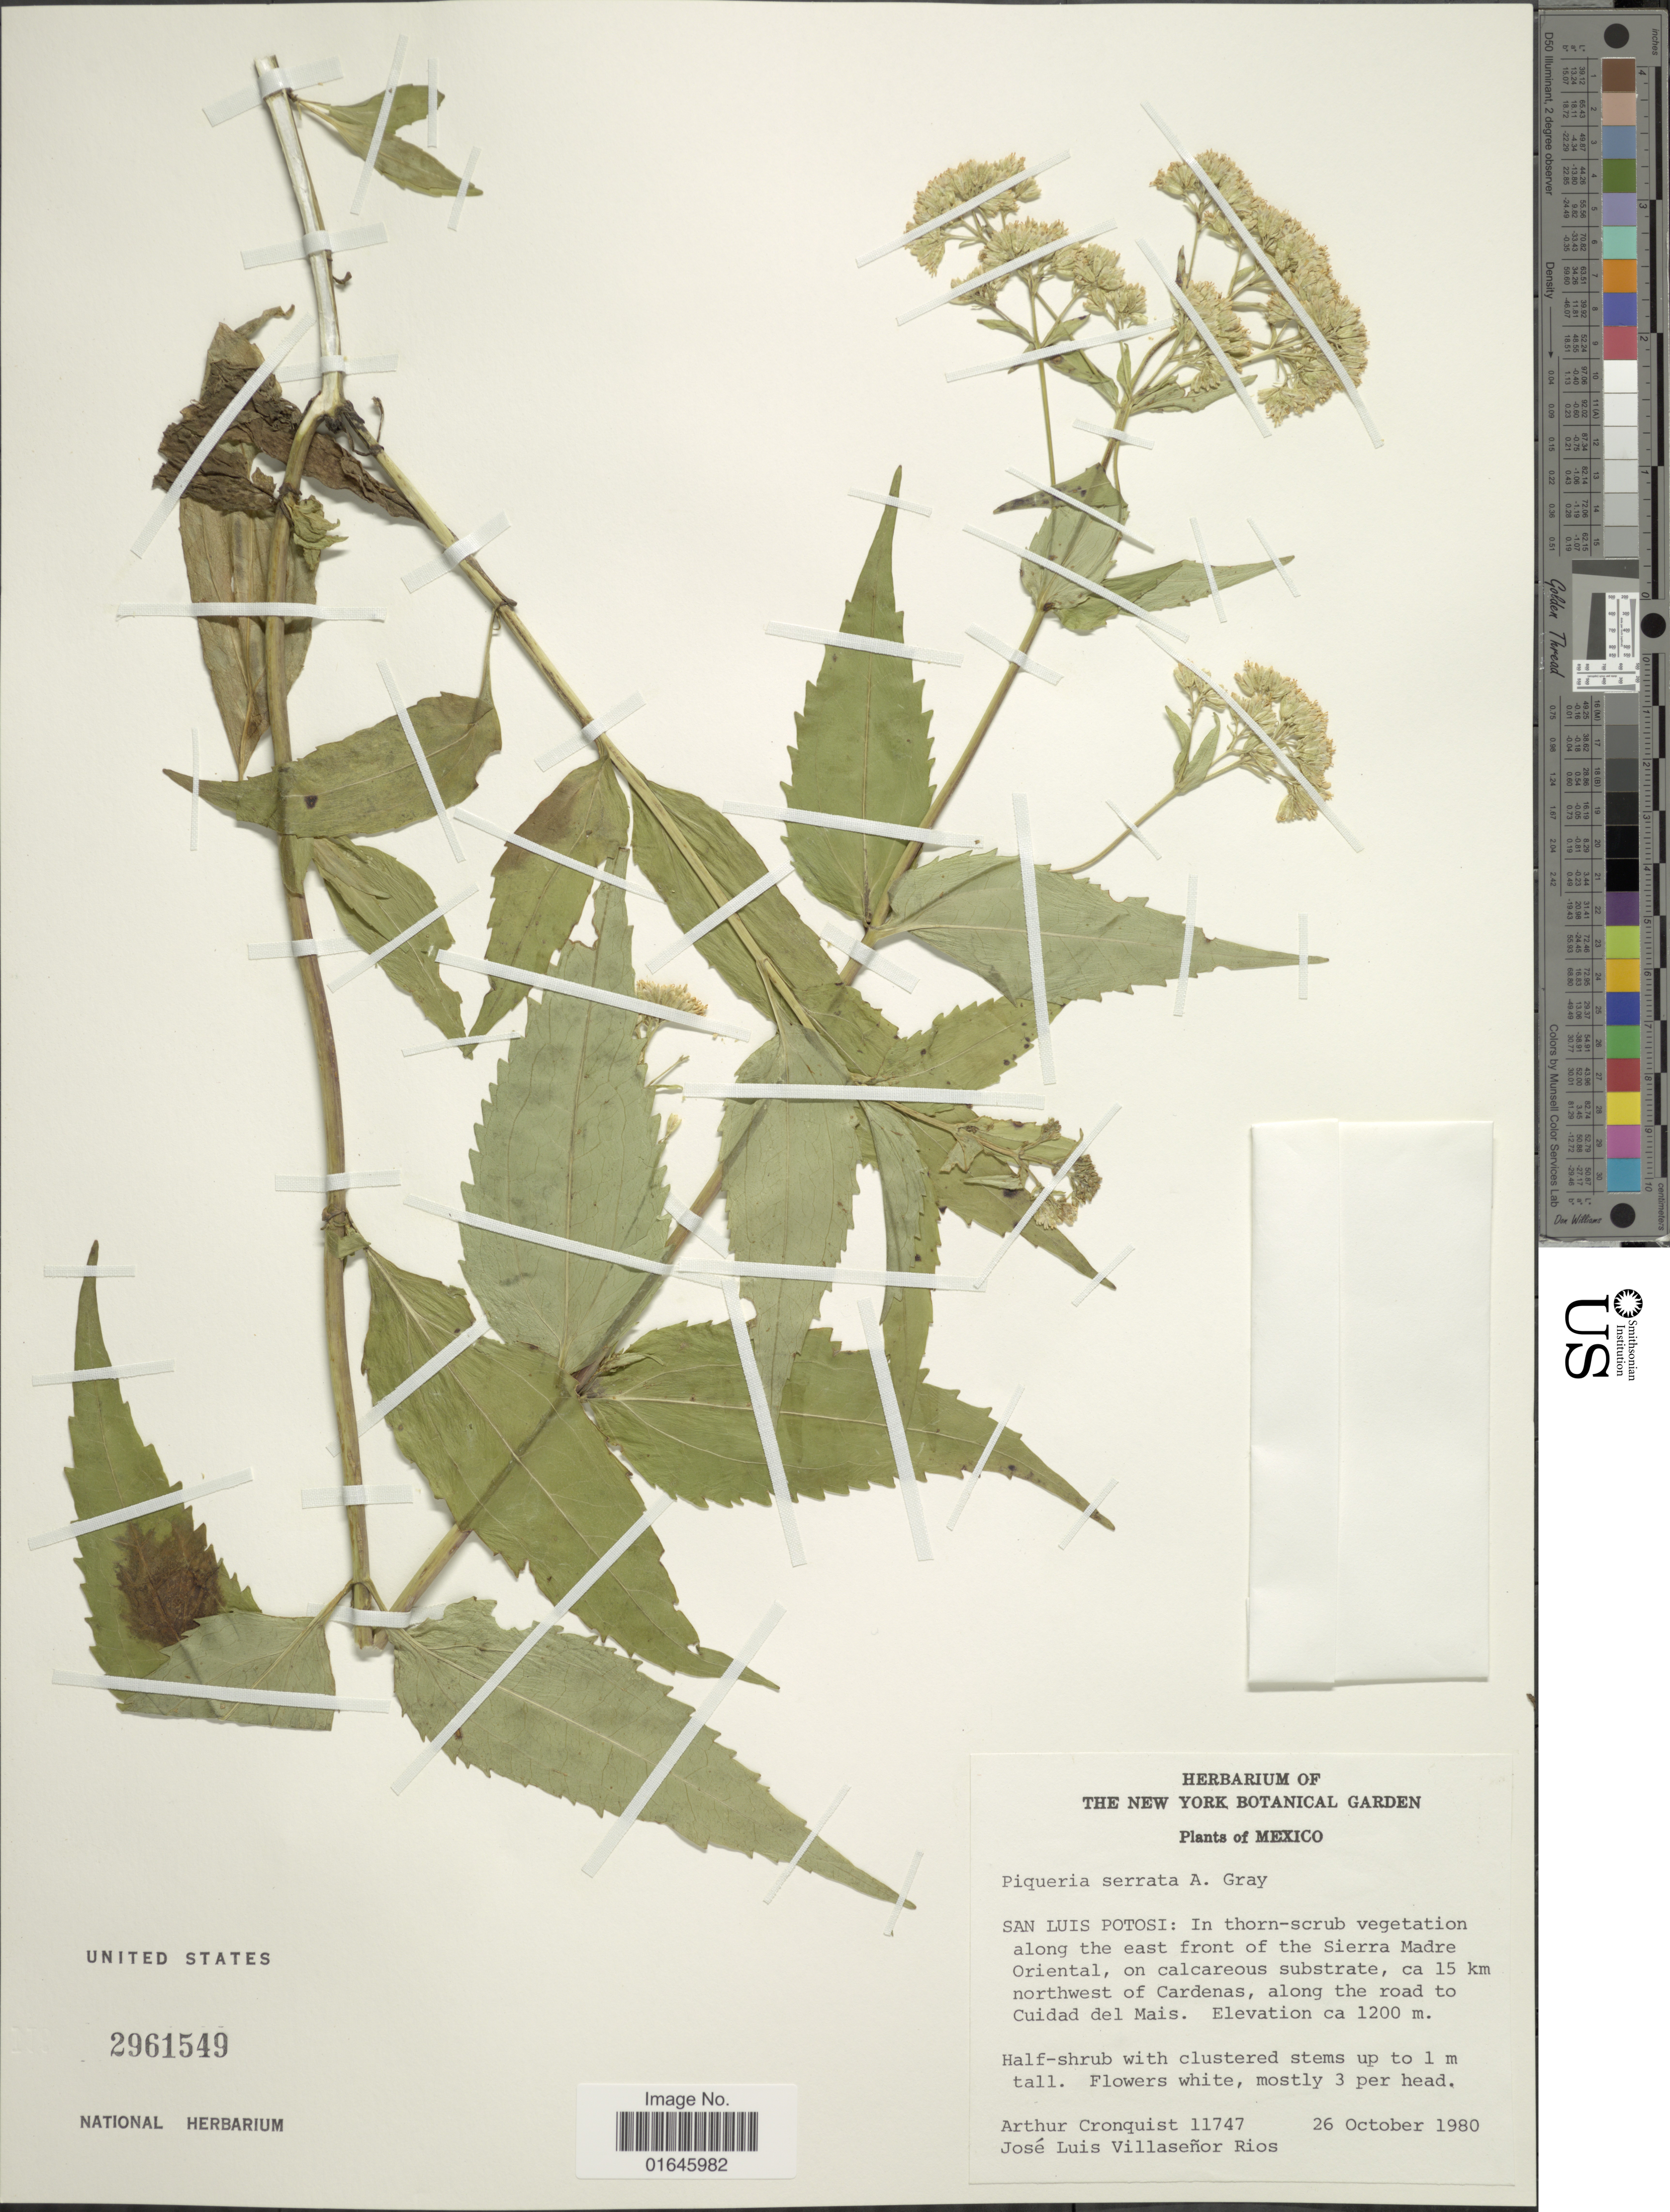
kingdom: Plantae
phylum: Tracheophyta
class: Magnoliopsida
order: Asterales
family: Asteraceae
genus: Piqueria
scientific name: Piqueria serrata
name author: A. Gray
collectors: A. J. Cronquist & J. L. Villasenor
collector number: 111747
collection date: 1980-10-26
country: Mexico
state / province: San Luis Potosí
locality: In thorn-scrub vegetation along the east front of the Sierra Madre Oriental, on calcareous substrate, ca 15 km northwest of Cardenas, along the road to Cuidad del Mais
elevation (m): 1200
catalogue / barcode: US 2961549